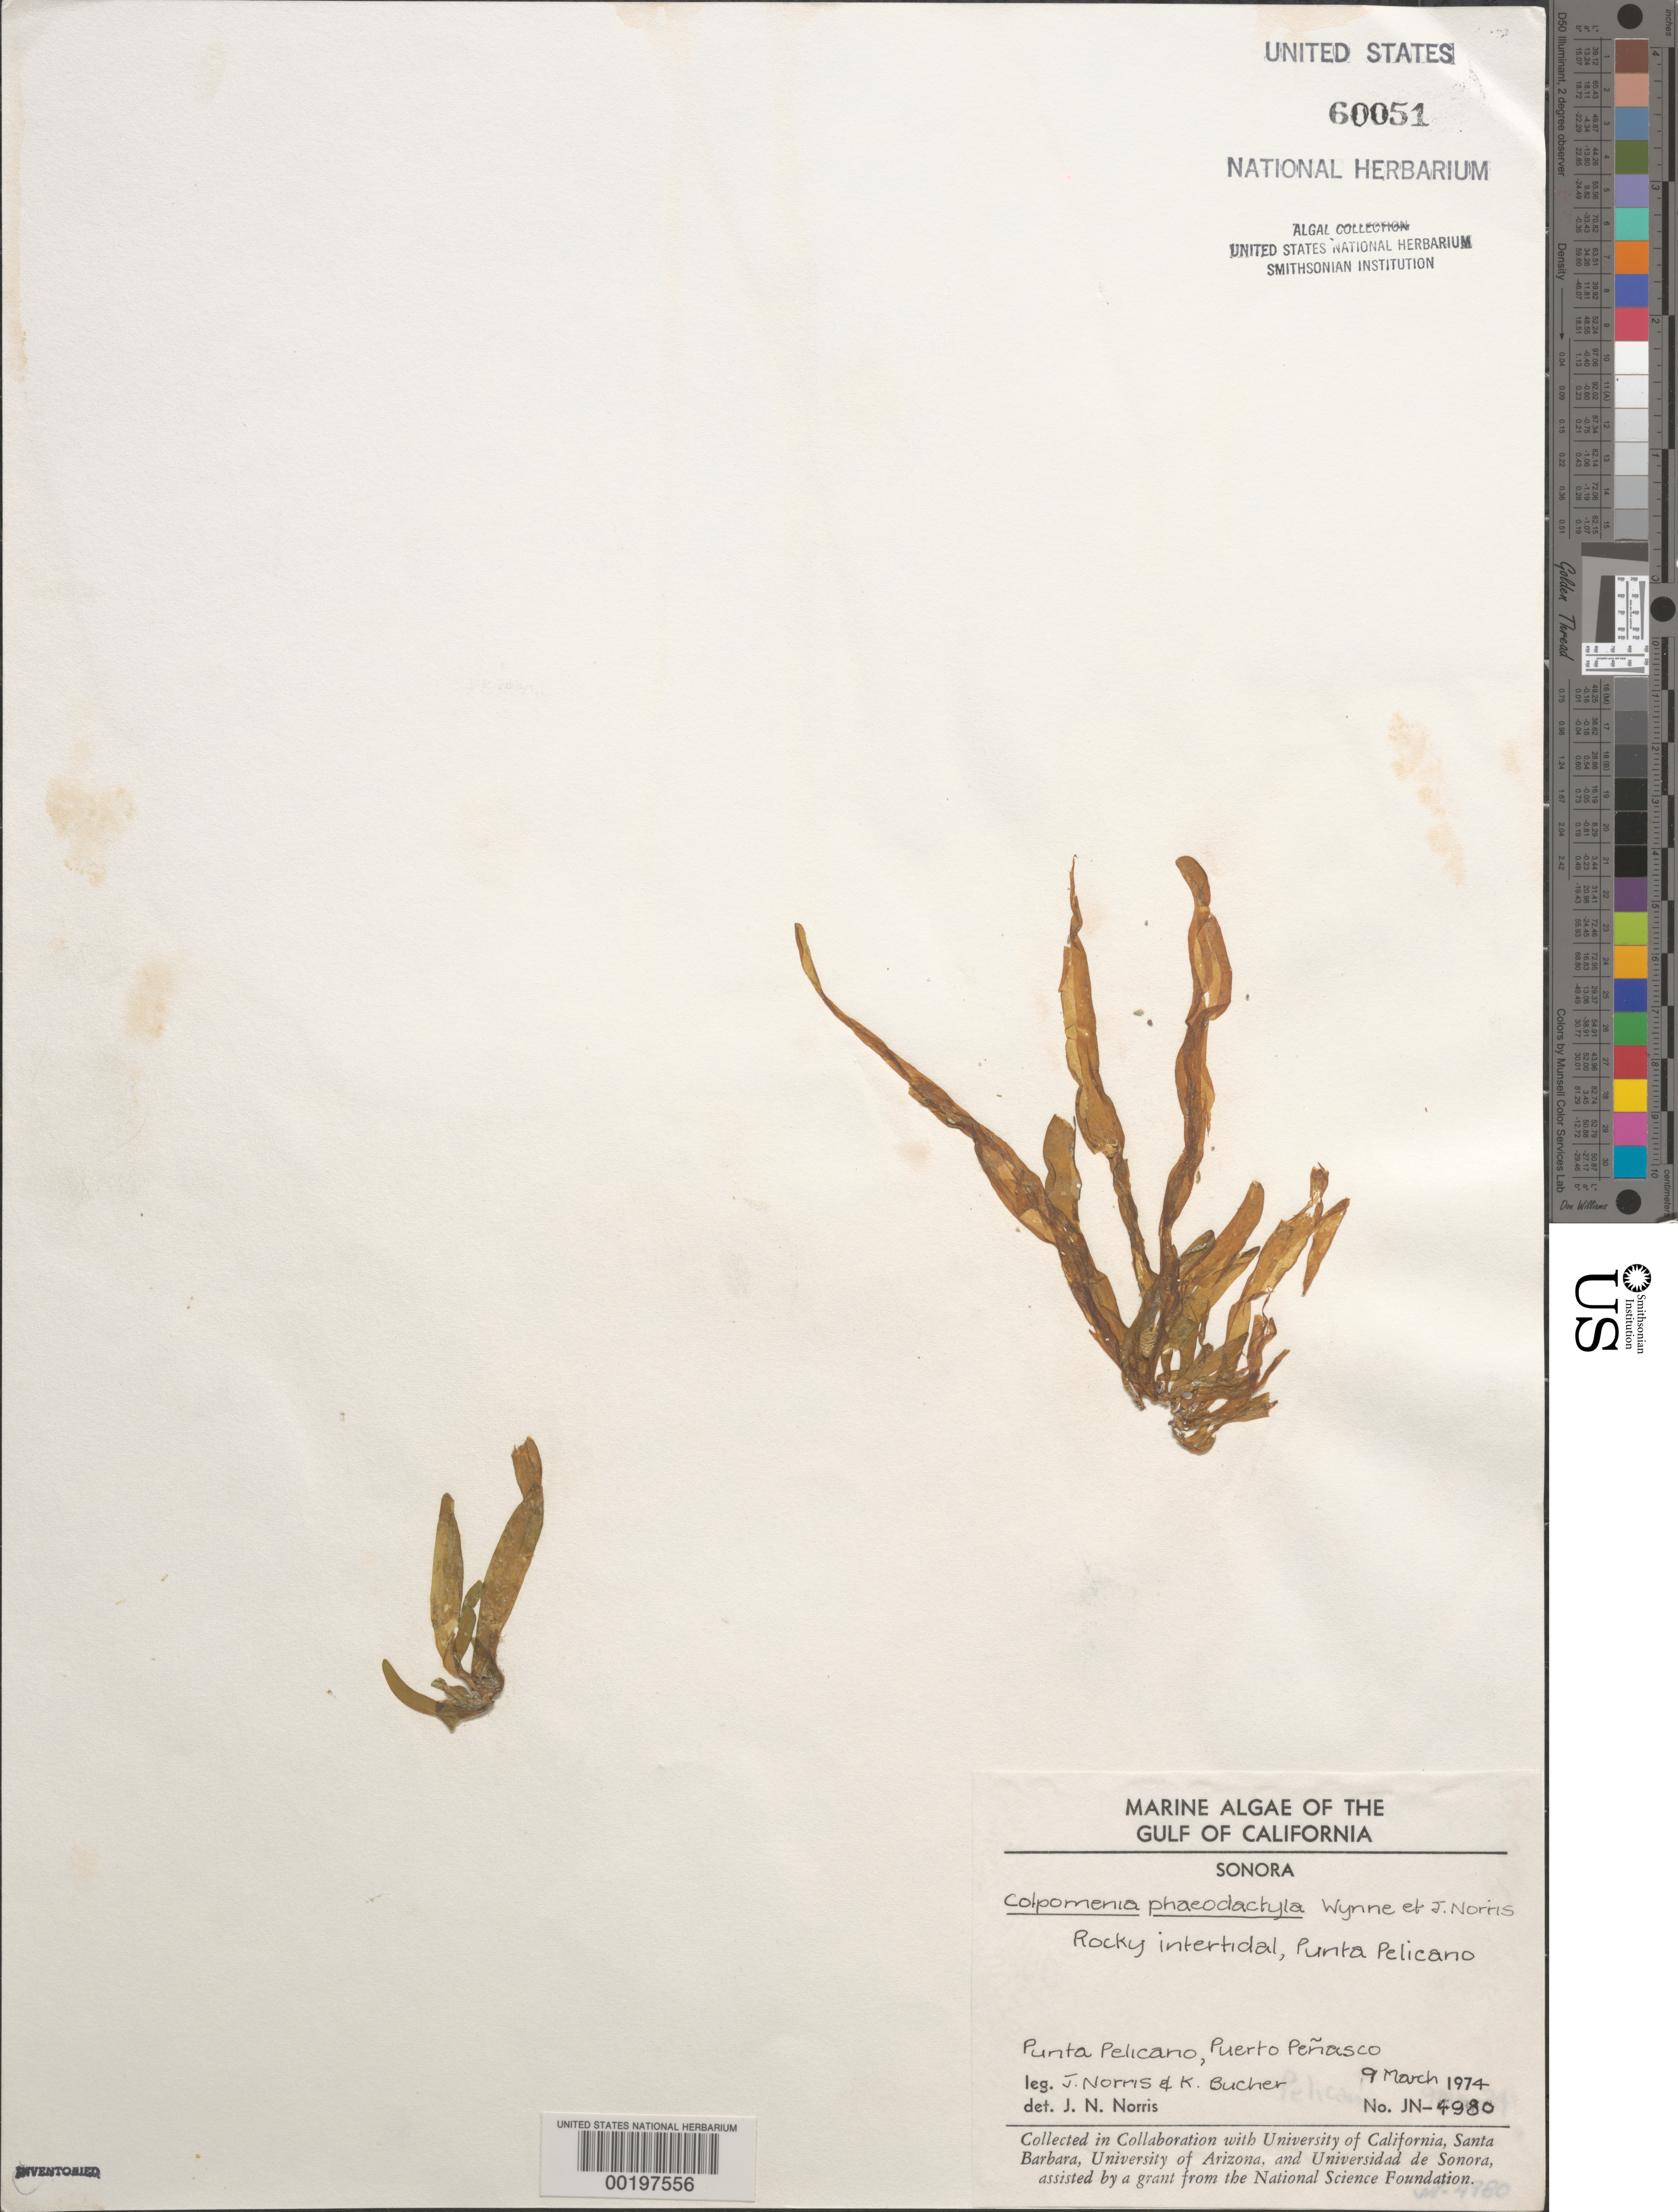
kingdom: Chromista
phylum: Ochrophyta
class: Phaeophyceae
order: Scytosiphonales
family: Scytosiphonaceae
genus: Dactylosiphon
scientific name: Dactylosiphon durvillei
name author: (Bory) Santiañez et al.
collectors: J. N. Norris & K. E. Bucher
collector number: JN-4980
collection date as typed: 09 Mar 1974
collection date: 1974-03-09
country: Mexico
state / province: Sonora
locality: Punta Pelicano, Puerto Penasco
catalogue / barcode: US 60051